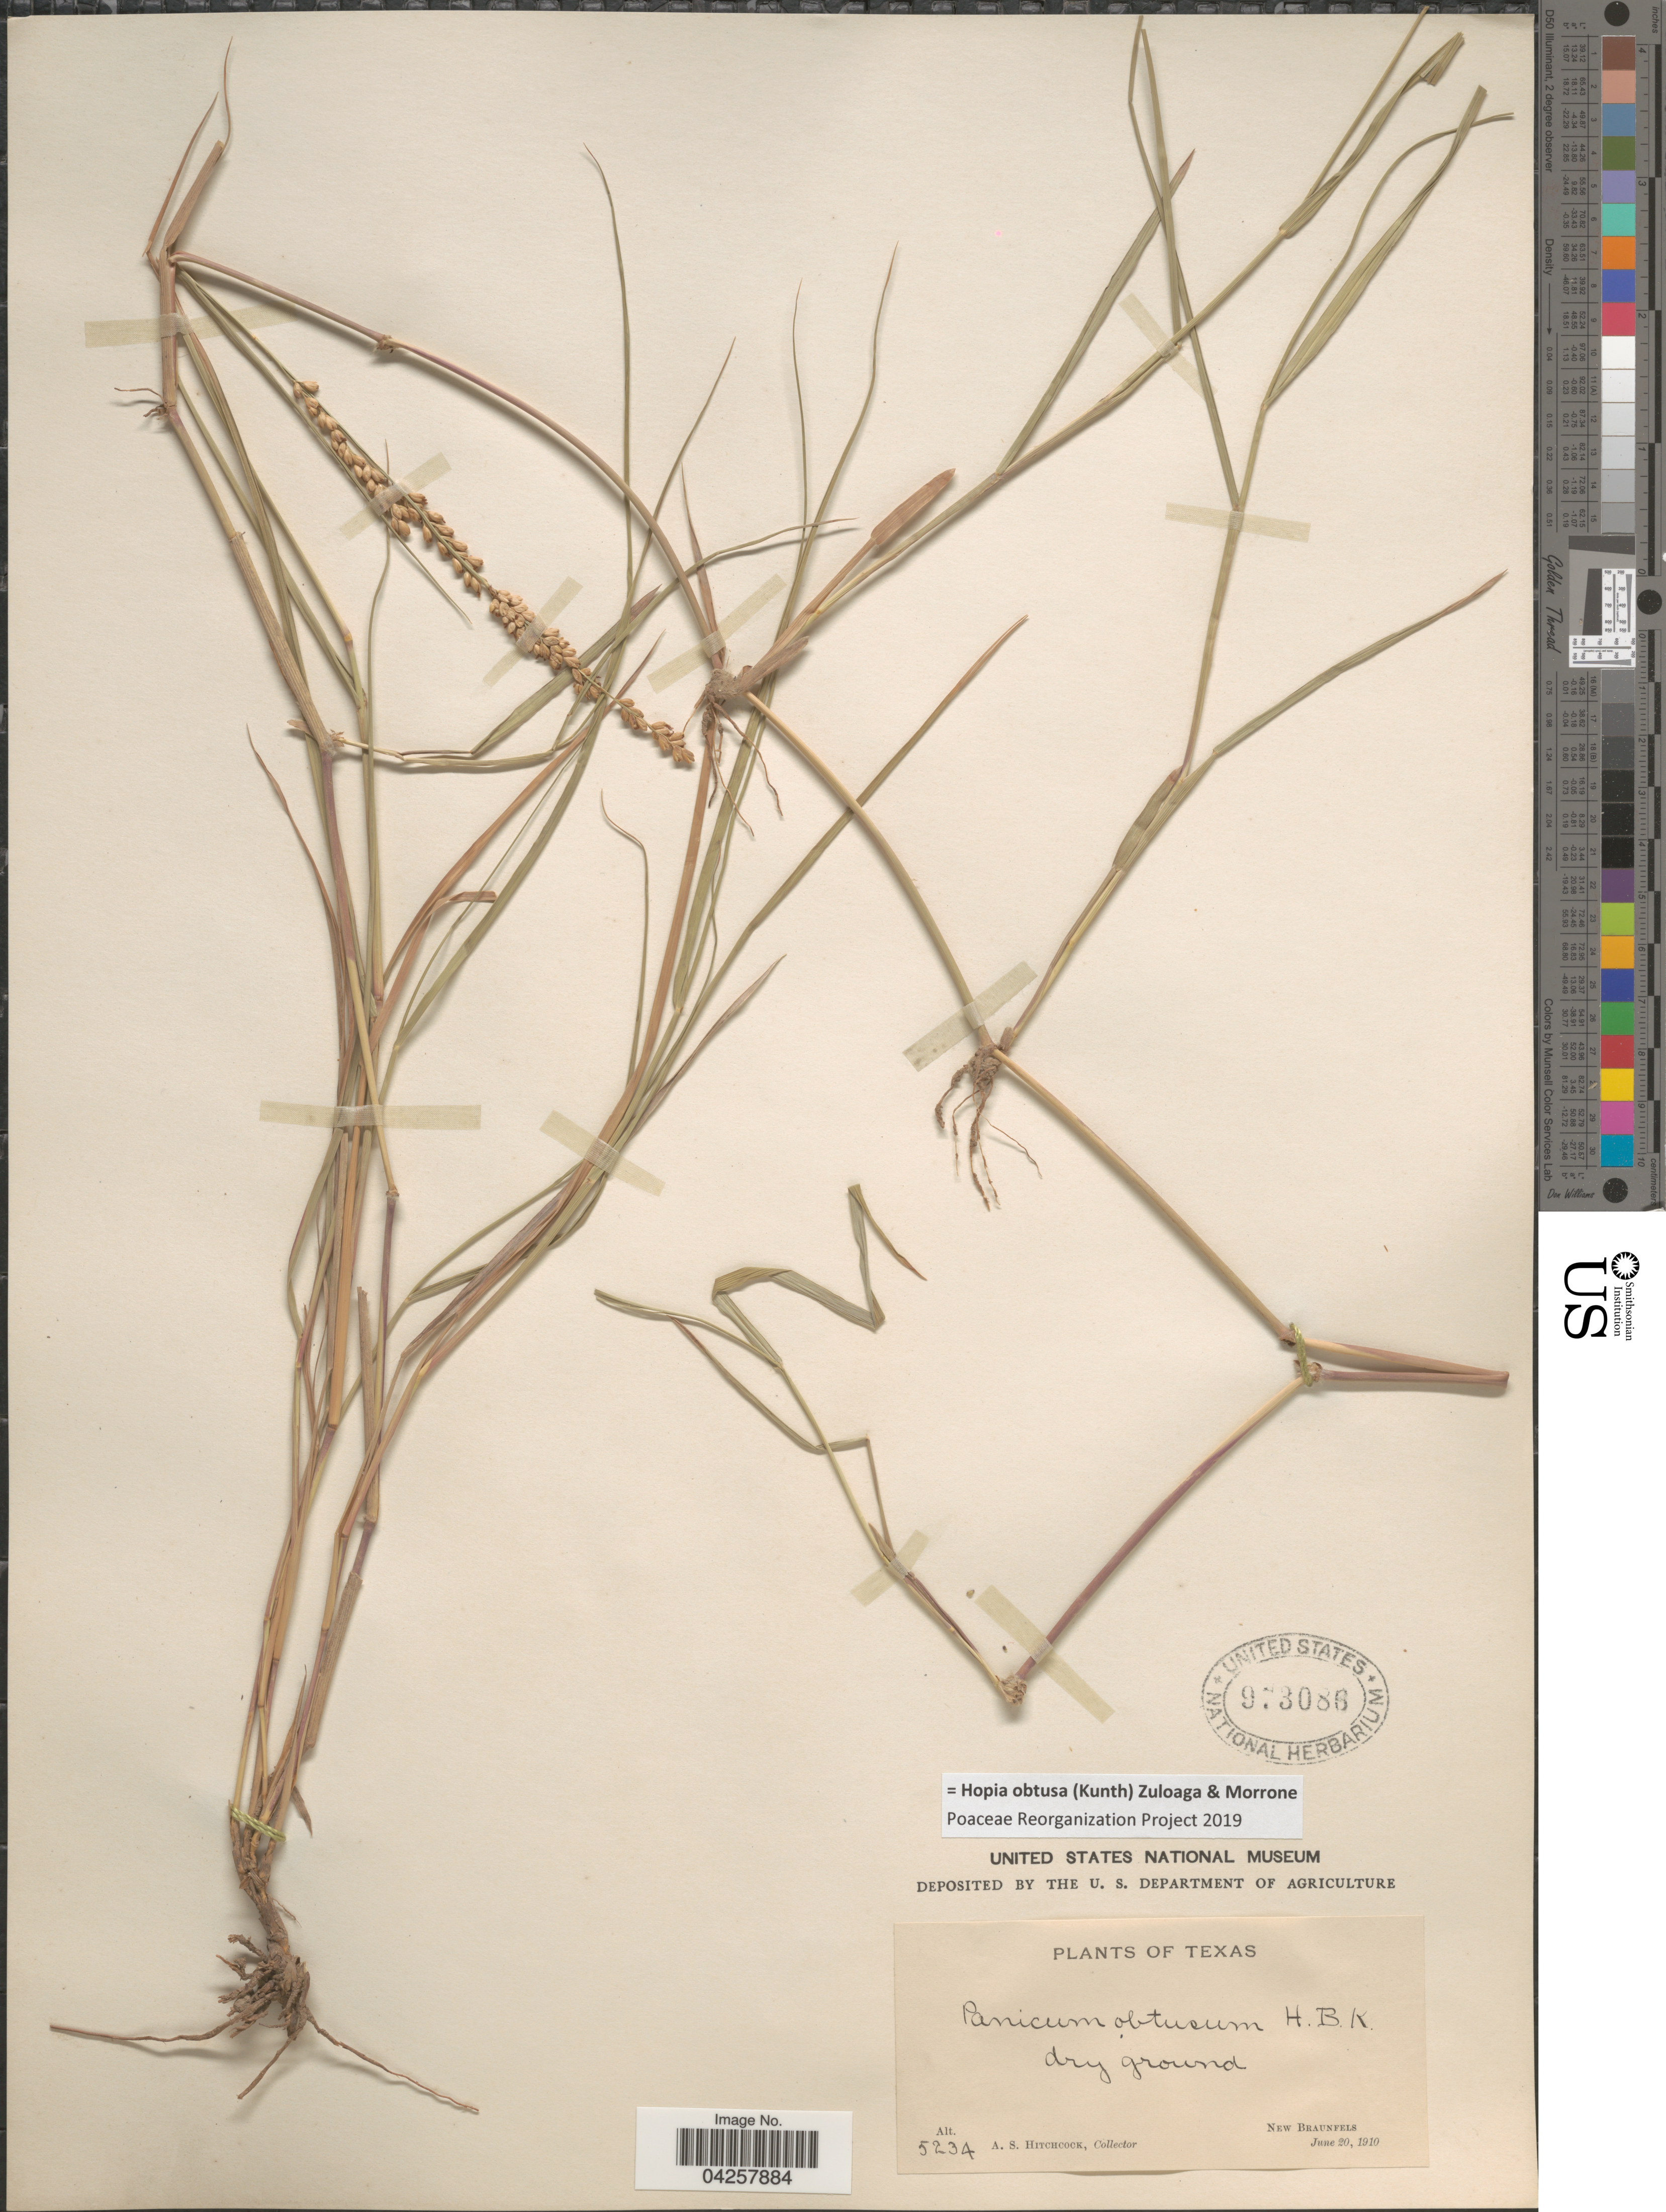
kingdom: Plantae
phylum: Tracheophyta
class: Liliopsida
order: Poales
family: Poaceae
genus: Hopia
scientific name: Hopia obtusa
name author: (Kunth) Zuloaga & Morrone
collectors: A. S. Hitchcock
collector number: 5234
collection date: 1910-06-20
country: United States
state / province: Texas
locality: New Braunfels.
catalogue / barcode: US 973086